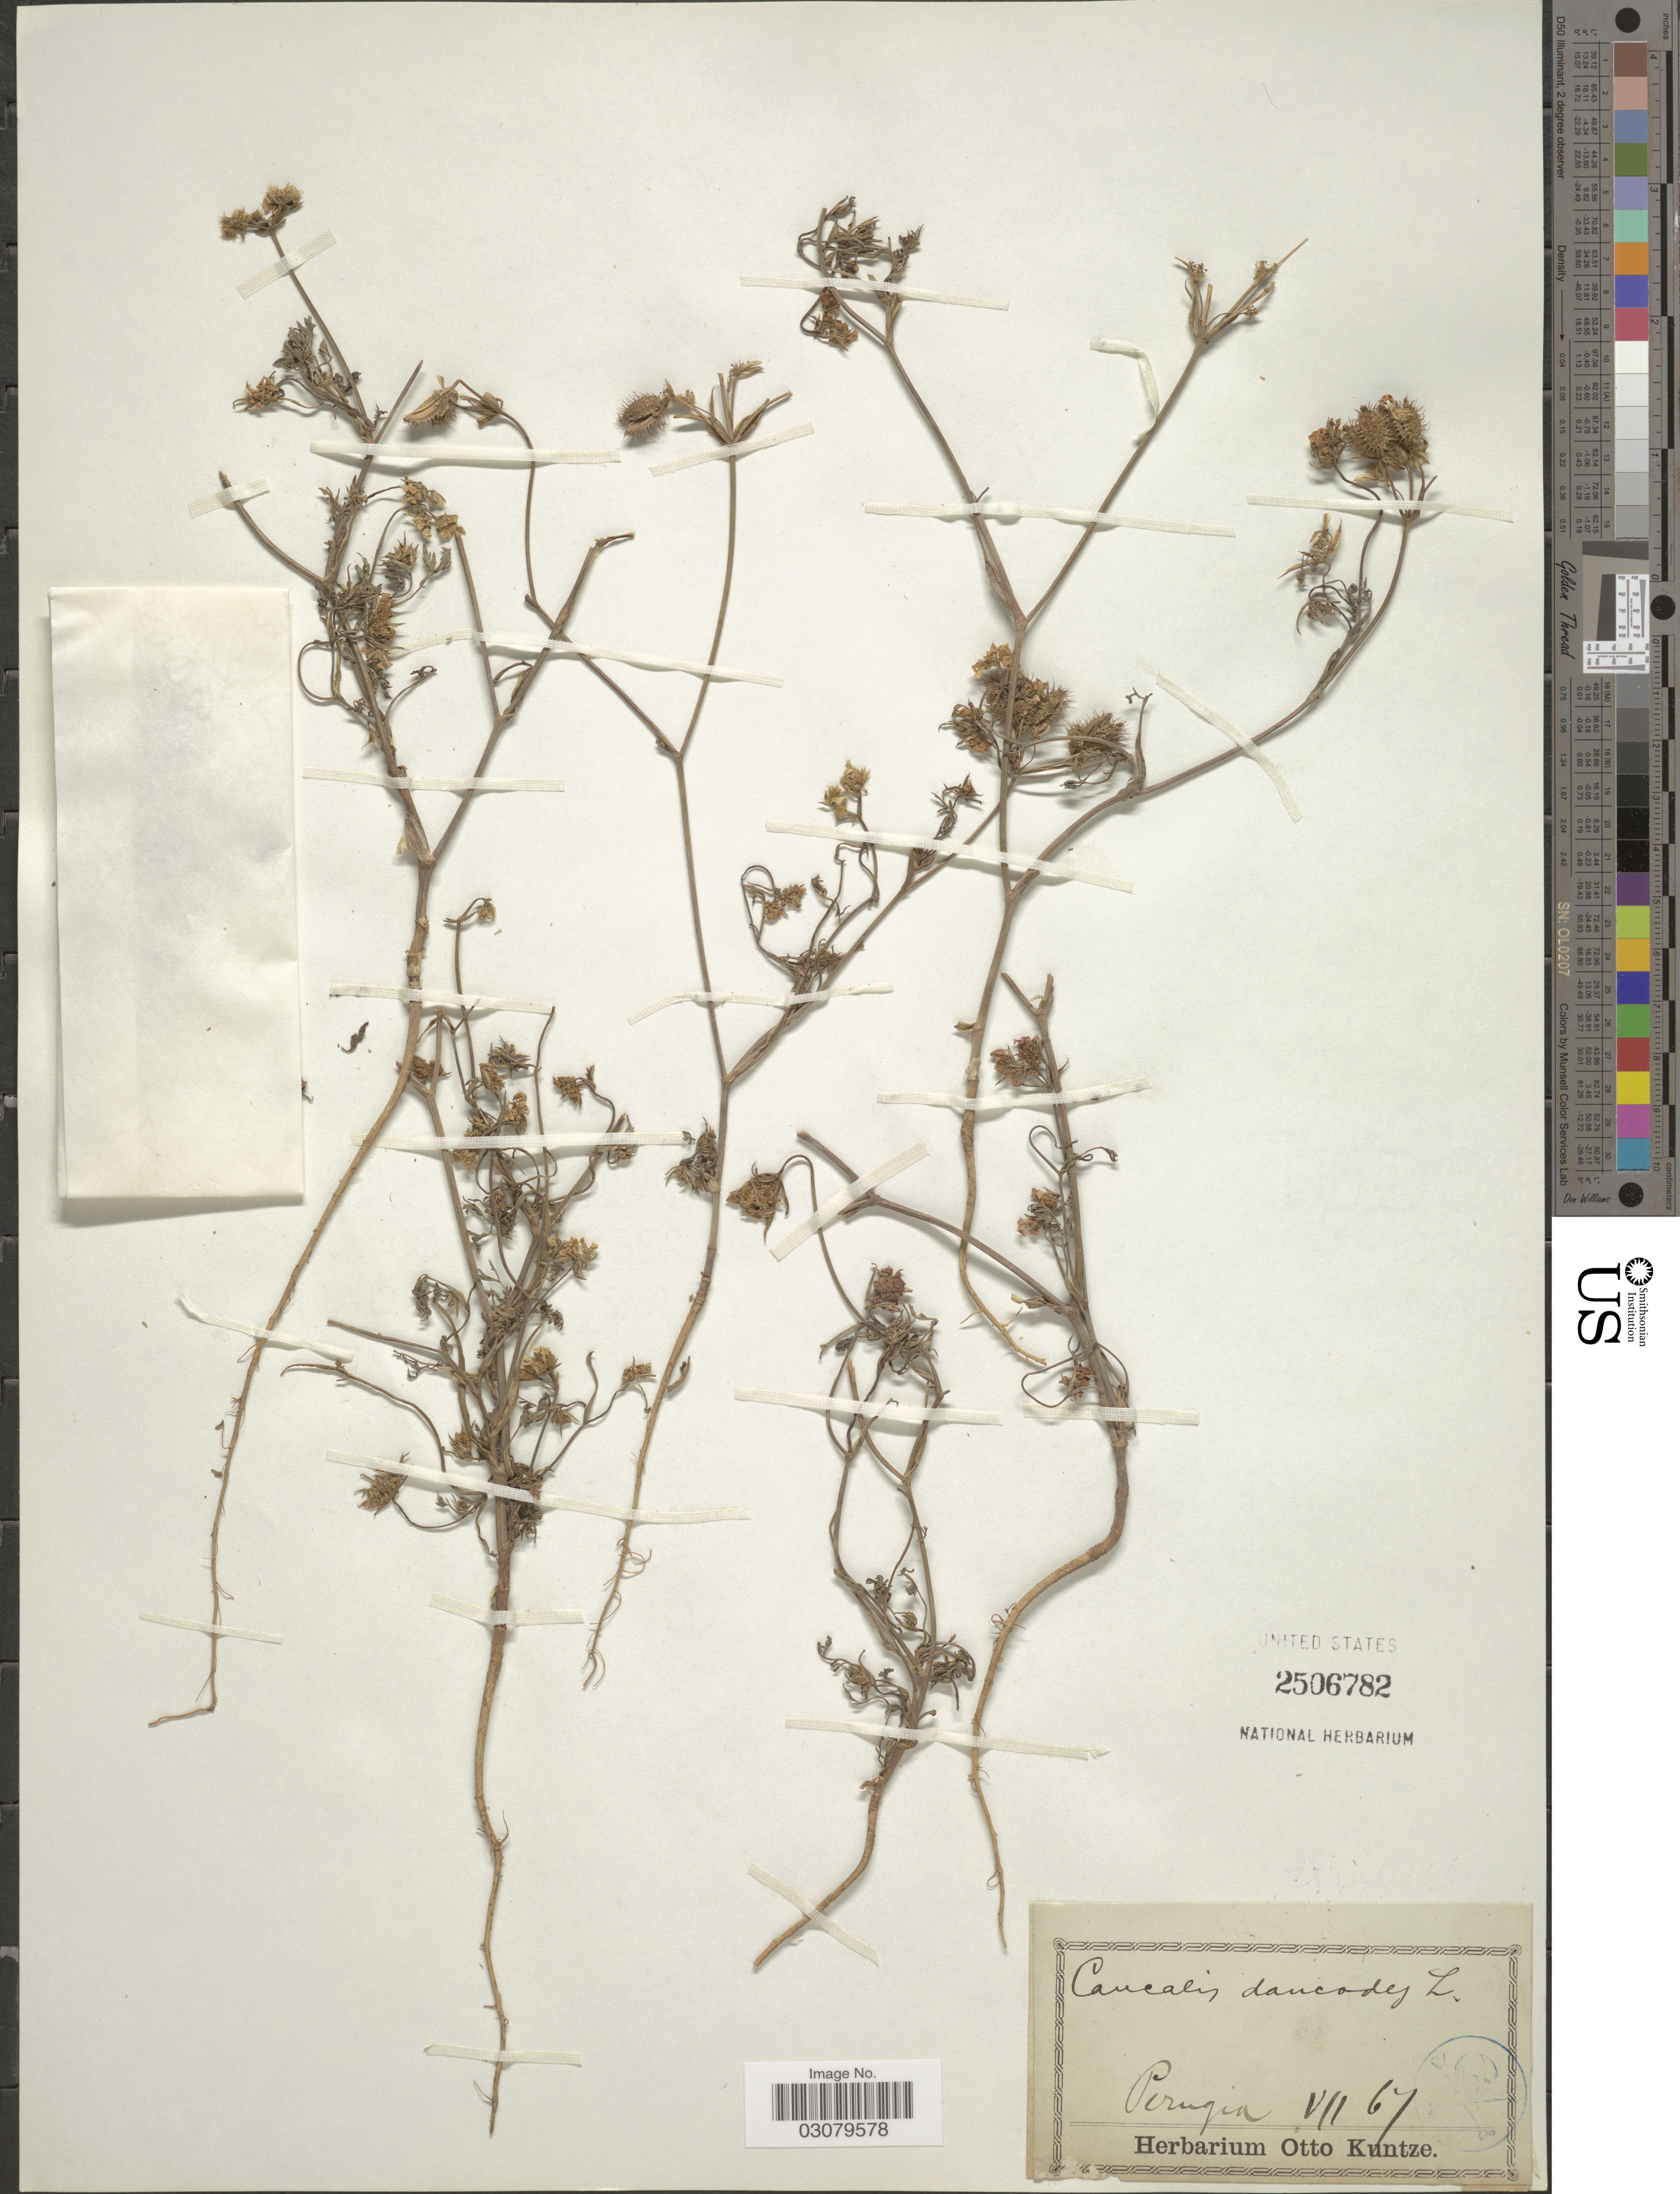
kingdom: Plantae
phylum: Tracheophyta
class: Magnoliopsida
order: Apiales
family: Apiaceae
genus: Caucalis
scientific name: Caucalis daucoides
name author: L.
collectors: ex herb. Otto Kuntze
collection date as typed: Transcribed d/m/y: /7/67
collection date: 1867-07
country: Italy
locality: Perugia.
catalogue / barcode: US 2506782